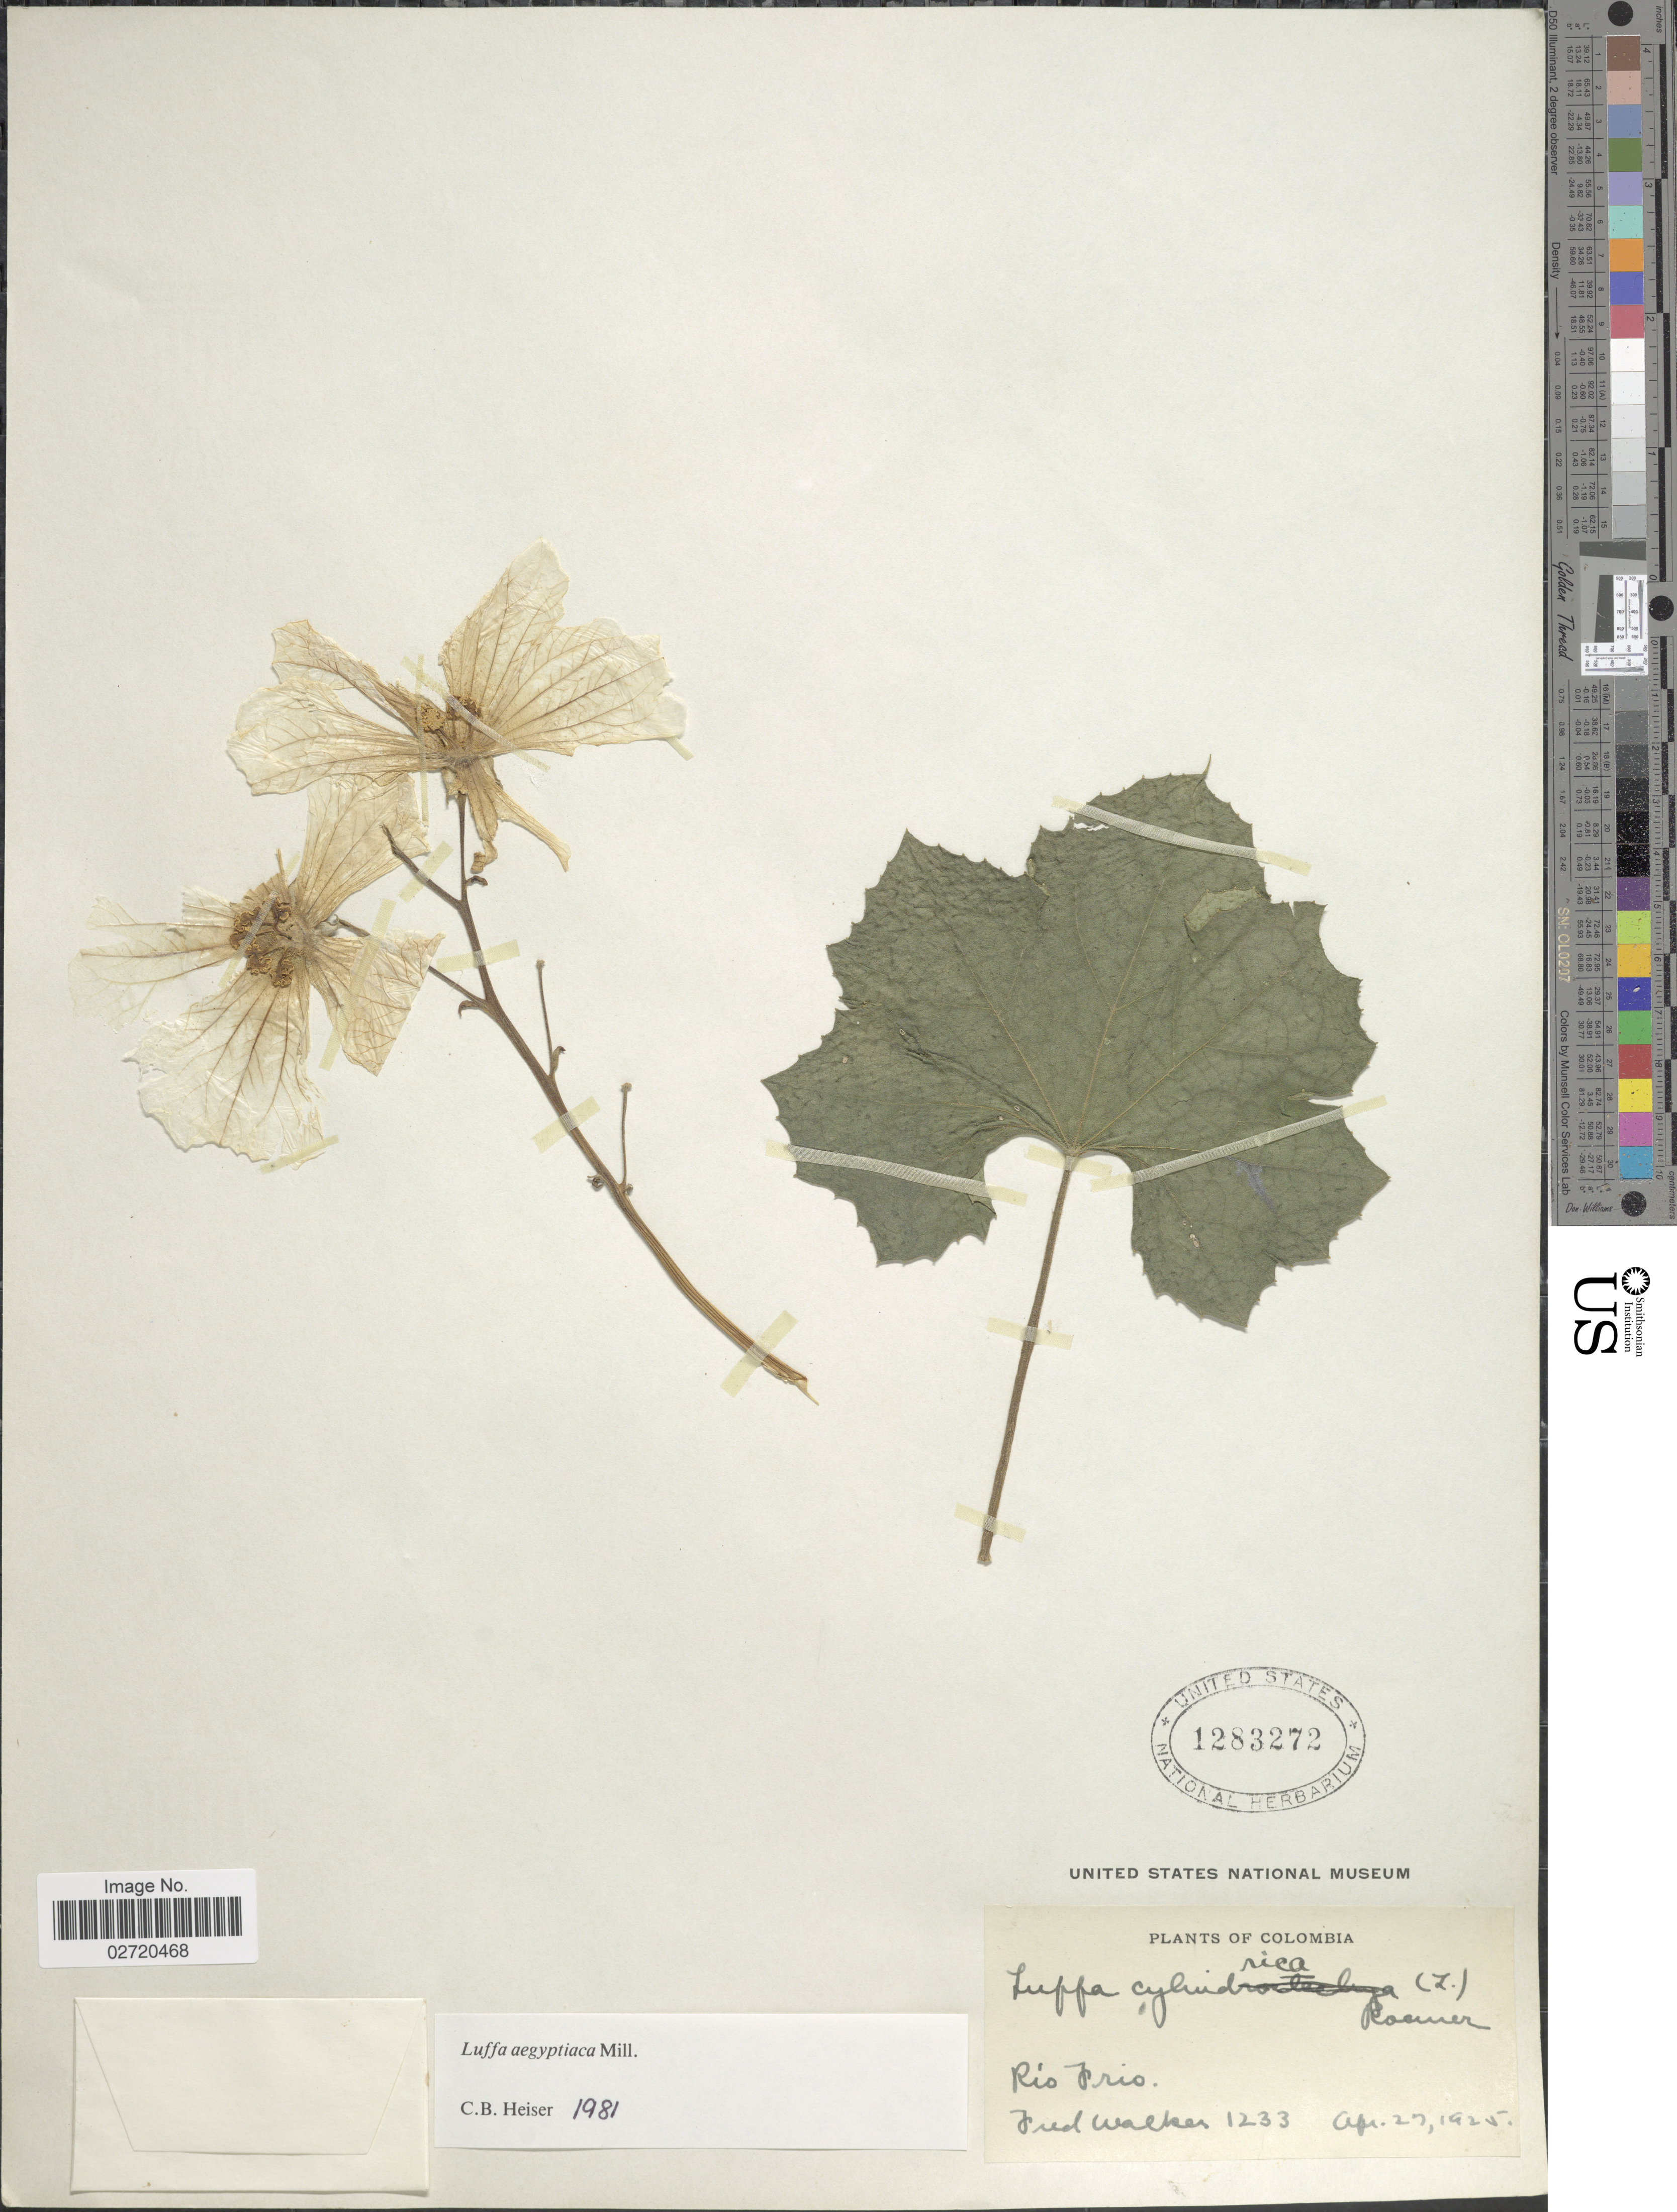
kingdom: Plantae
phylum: Tracheophyta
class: Magnoliopsida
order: Cucurbitales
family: Cucurbitaceae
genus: Luffa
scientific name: Luffa aegyptiaca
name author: Mill.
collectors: F. Walker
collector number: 1233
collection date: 1925-04-27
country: Colombia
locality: Rio Frio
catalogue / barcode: US 1283272